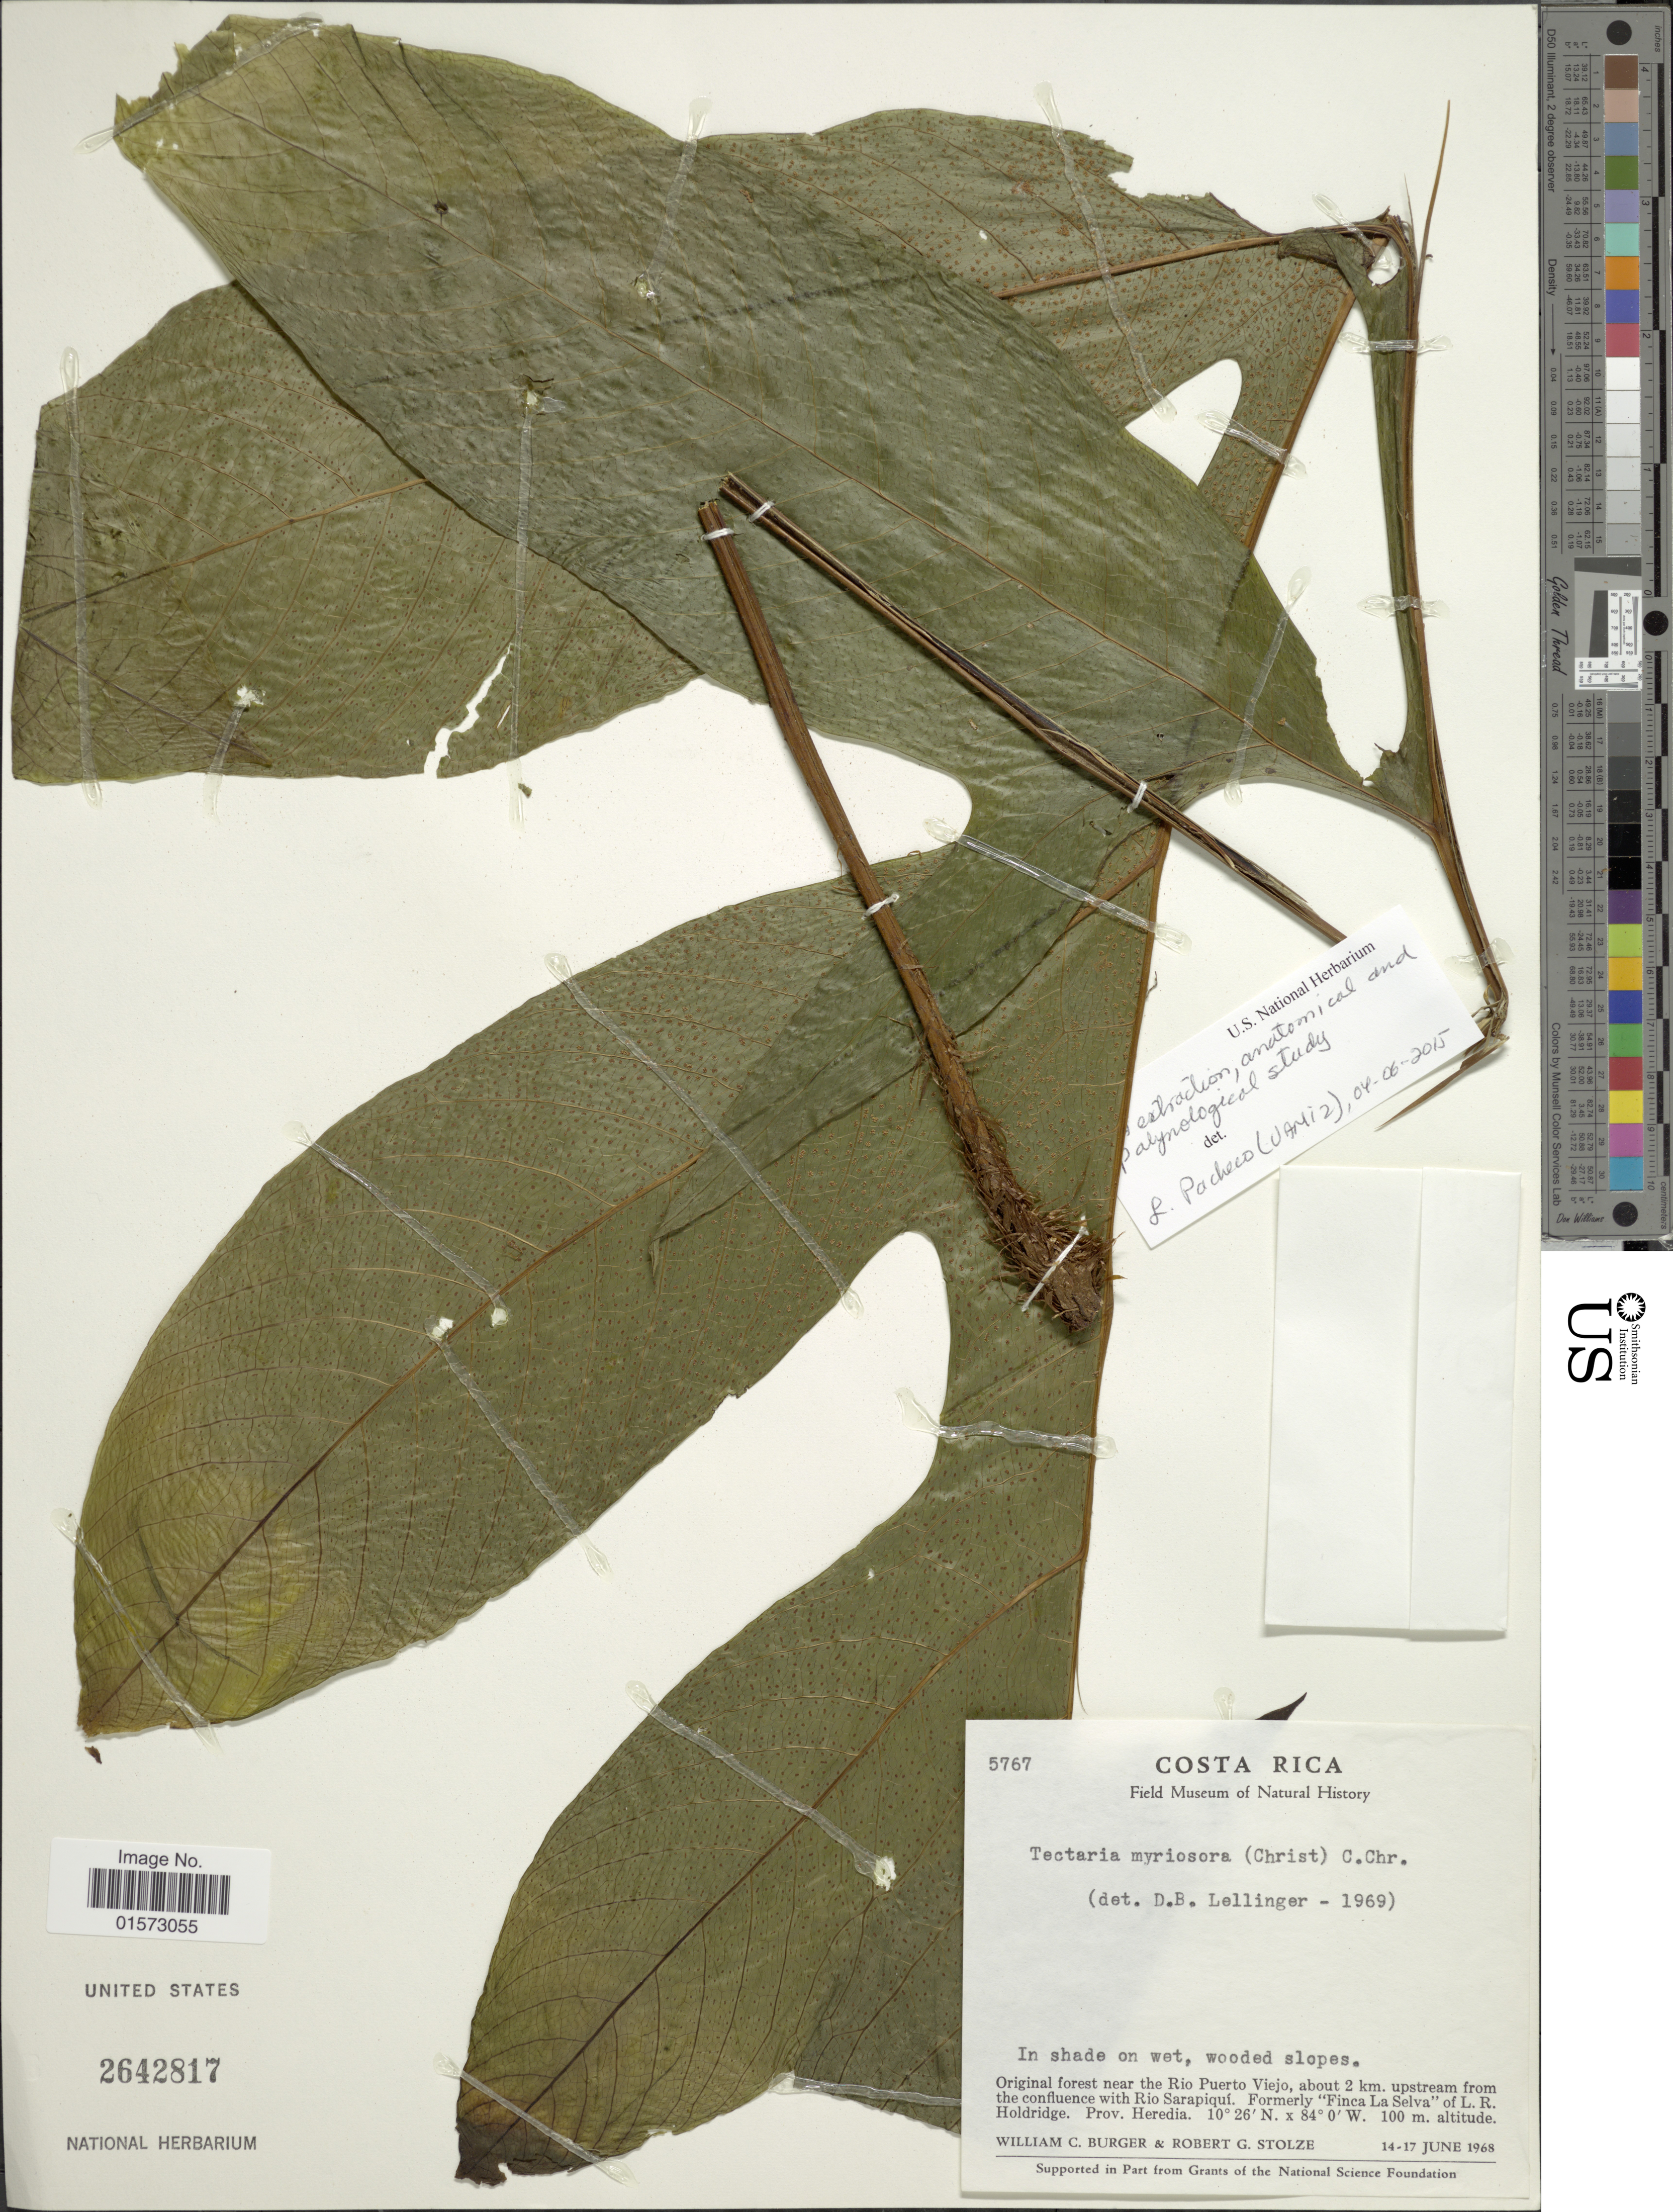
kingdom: Plantae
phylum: Tracheophyta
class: Polypodiopsida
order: Polypodiales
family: Tectariaceae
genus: Tectaria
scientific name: Tectaria draconoptera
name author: (D.C. Eaton) Copel.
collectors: W. Burger & R. G. Stolze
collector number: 5767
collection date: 1968-06-14/1968-06-17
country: Costa Rica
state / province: Heredia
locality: Original forest near the Rio Puerto Viejo, about 2 km. upstream from the confluence with Rio Sarapiquí, Formerly "Finca La Selva" of L. R. Holdridge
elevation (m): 100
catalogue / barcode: US 2642817